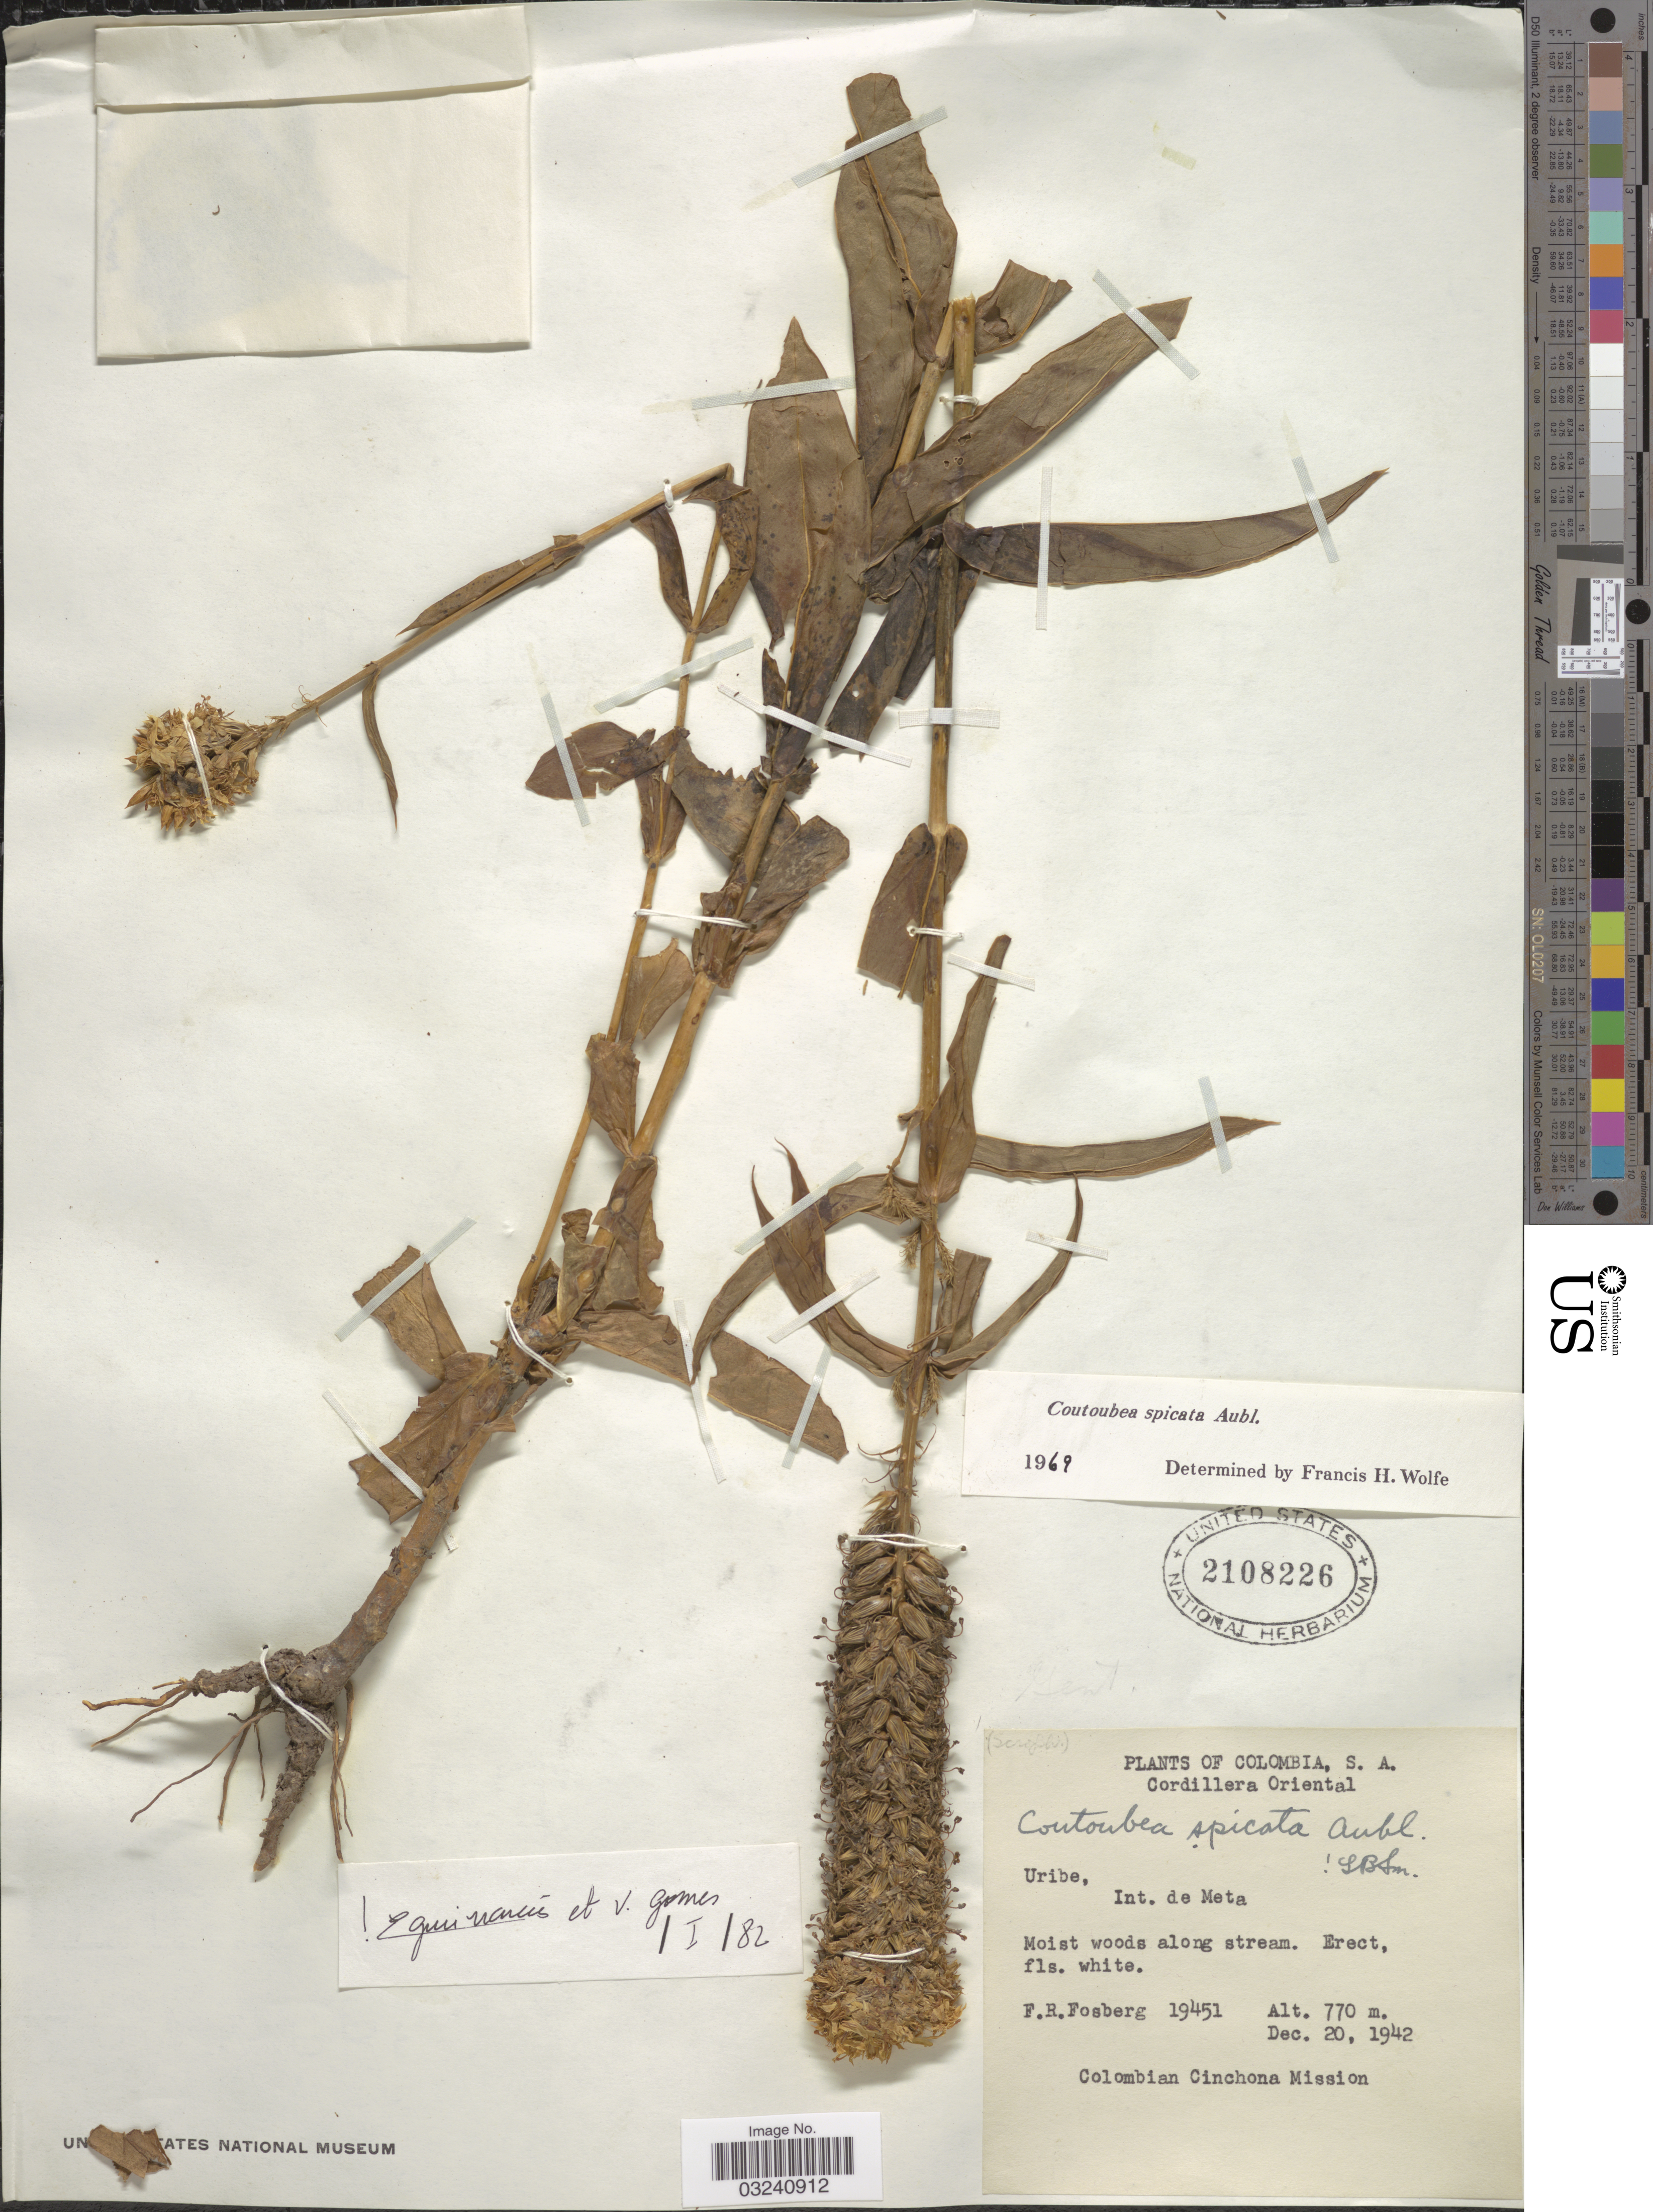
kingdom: Plantae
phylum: Tracheophyta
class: Magnoliopsida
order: Gentianales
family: Gentianaceae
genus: Coutoubea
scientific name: Coutoubea spicata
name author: Aubl.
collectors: F. R. Fosberg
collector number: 19451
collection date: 1942-12-20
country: Colombia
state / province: Meta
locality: Cordillera Oriental. Uribe, Int. de Meta.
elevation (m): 770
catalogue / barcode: US 2108226